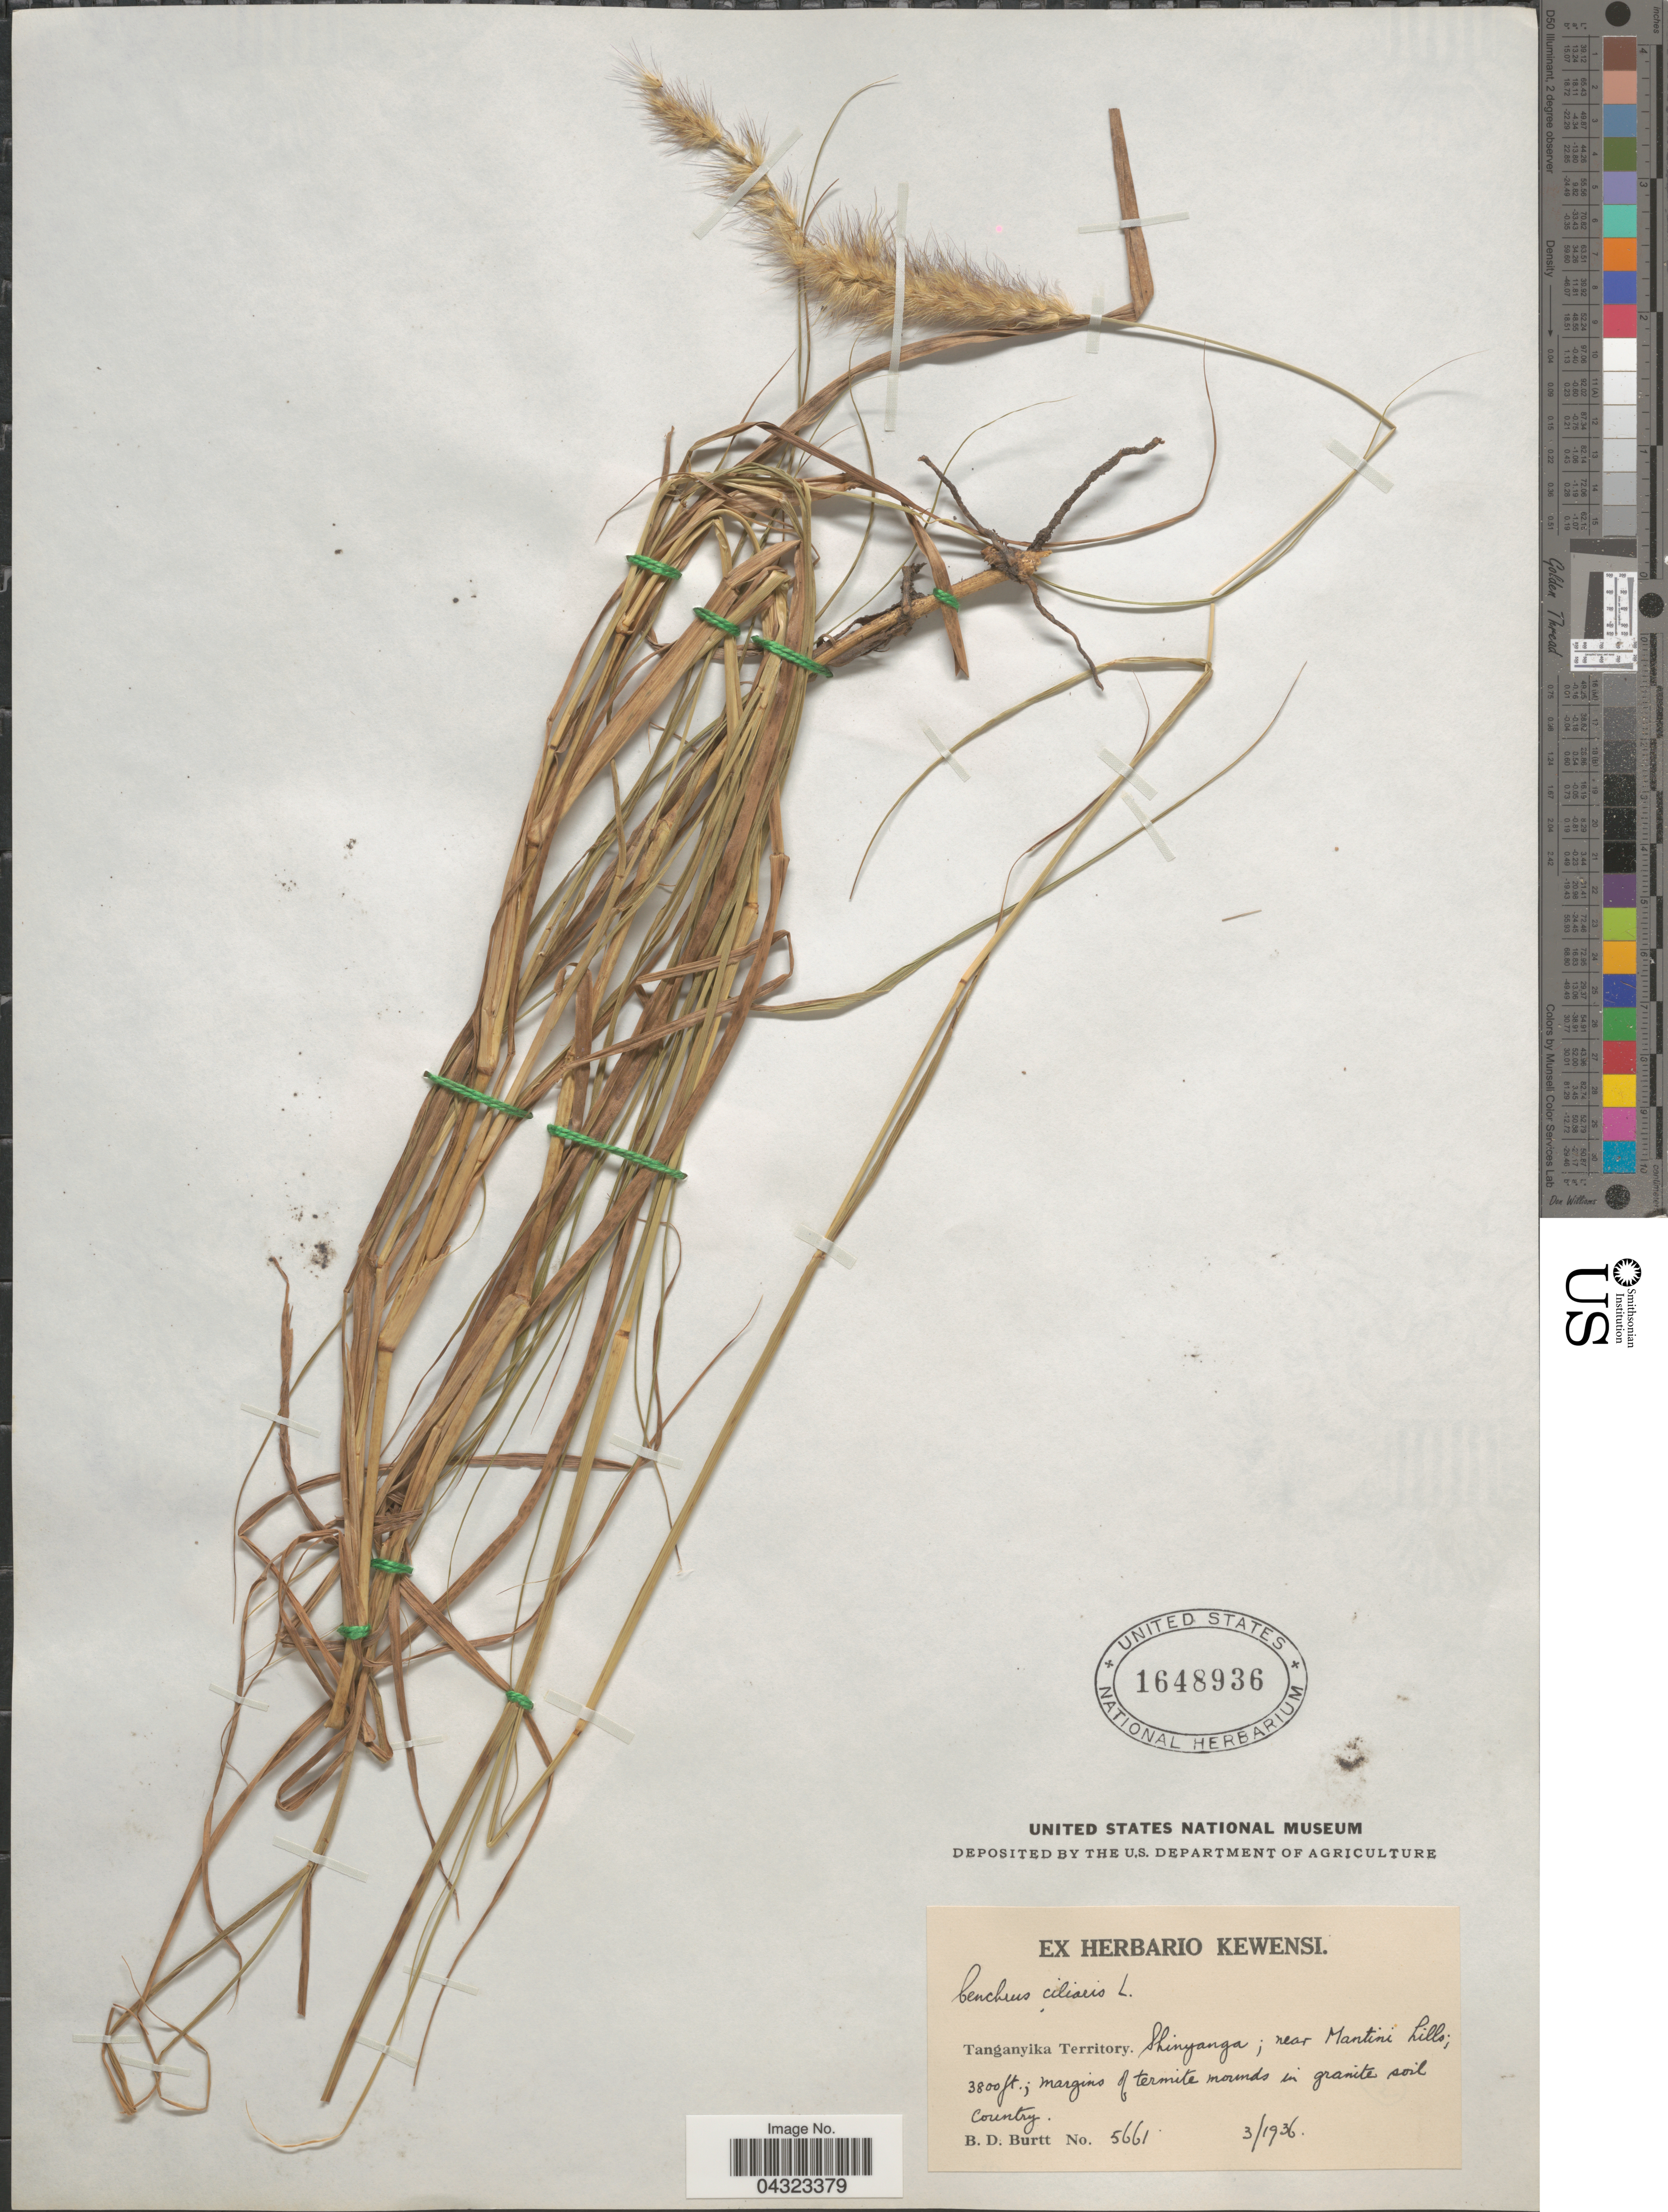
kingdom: Plantae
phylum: Tracheophyta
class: Liliopsida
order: Poales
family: Poaceae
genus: Cenchrus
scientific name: Cenchrus ciliaris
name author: L.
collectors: B. D. Burtt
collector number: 5661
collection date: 1936-03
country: Tanzania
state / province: Shinyanga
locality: Tanganyika Territory: Shinyanga; near Mantini hills, margins of termite mounds in granite soul country.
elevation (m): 1158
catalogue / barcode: US 1648936